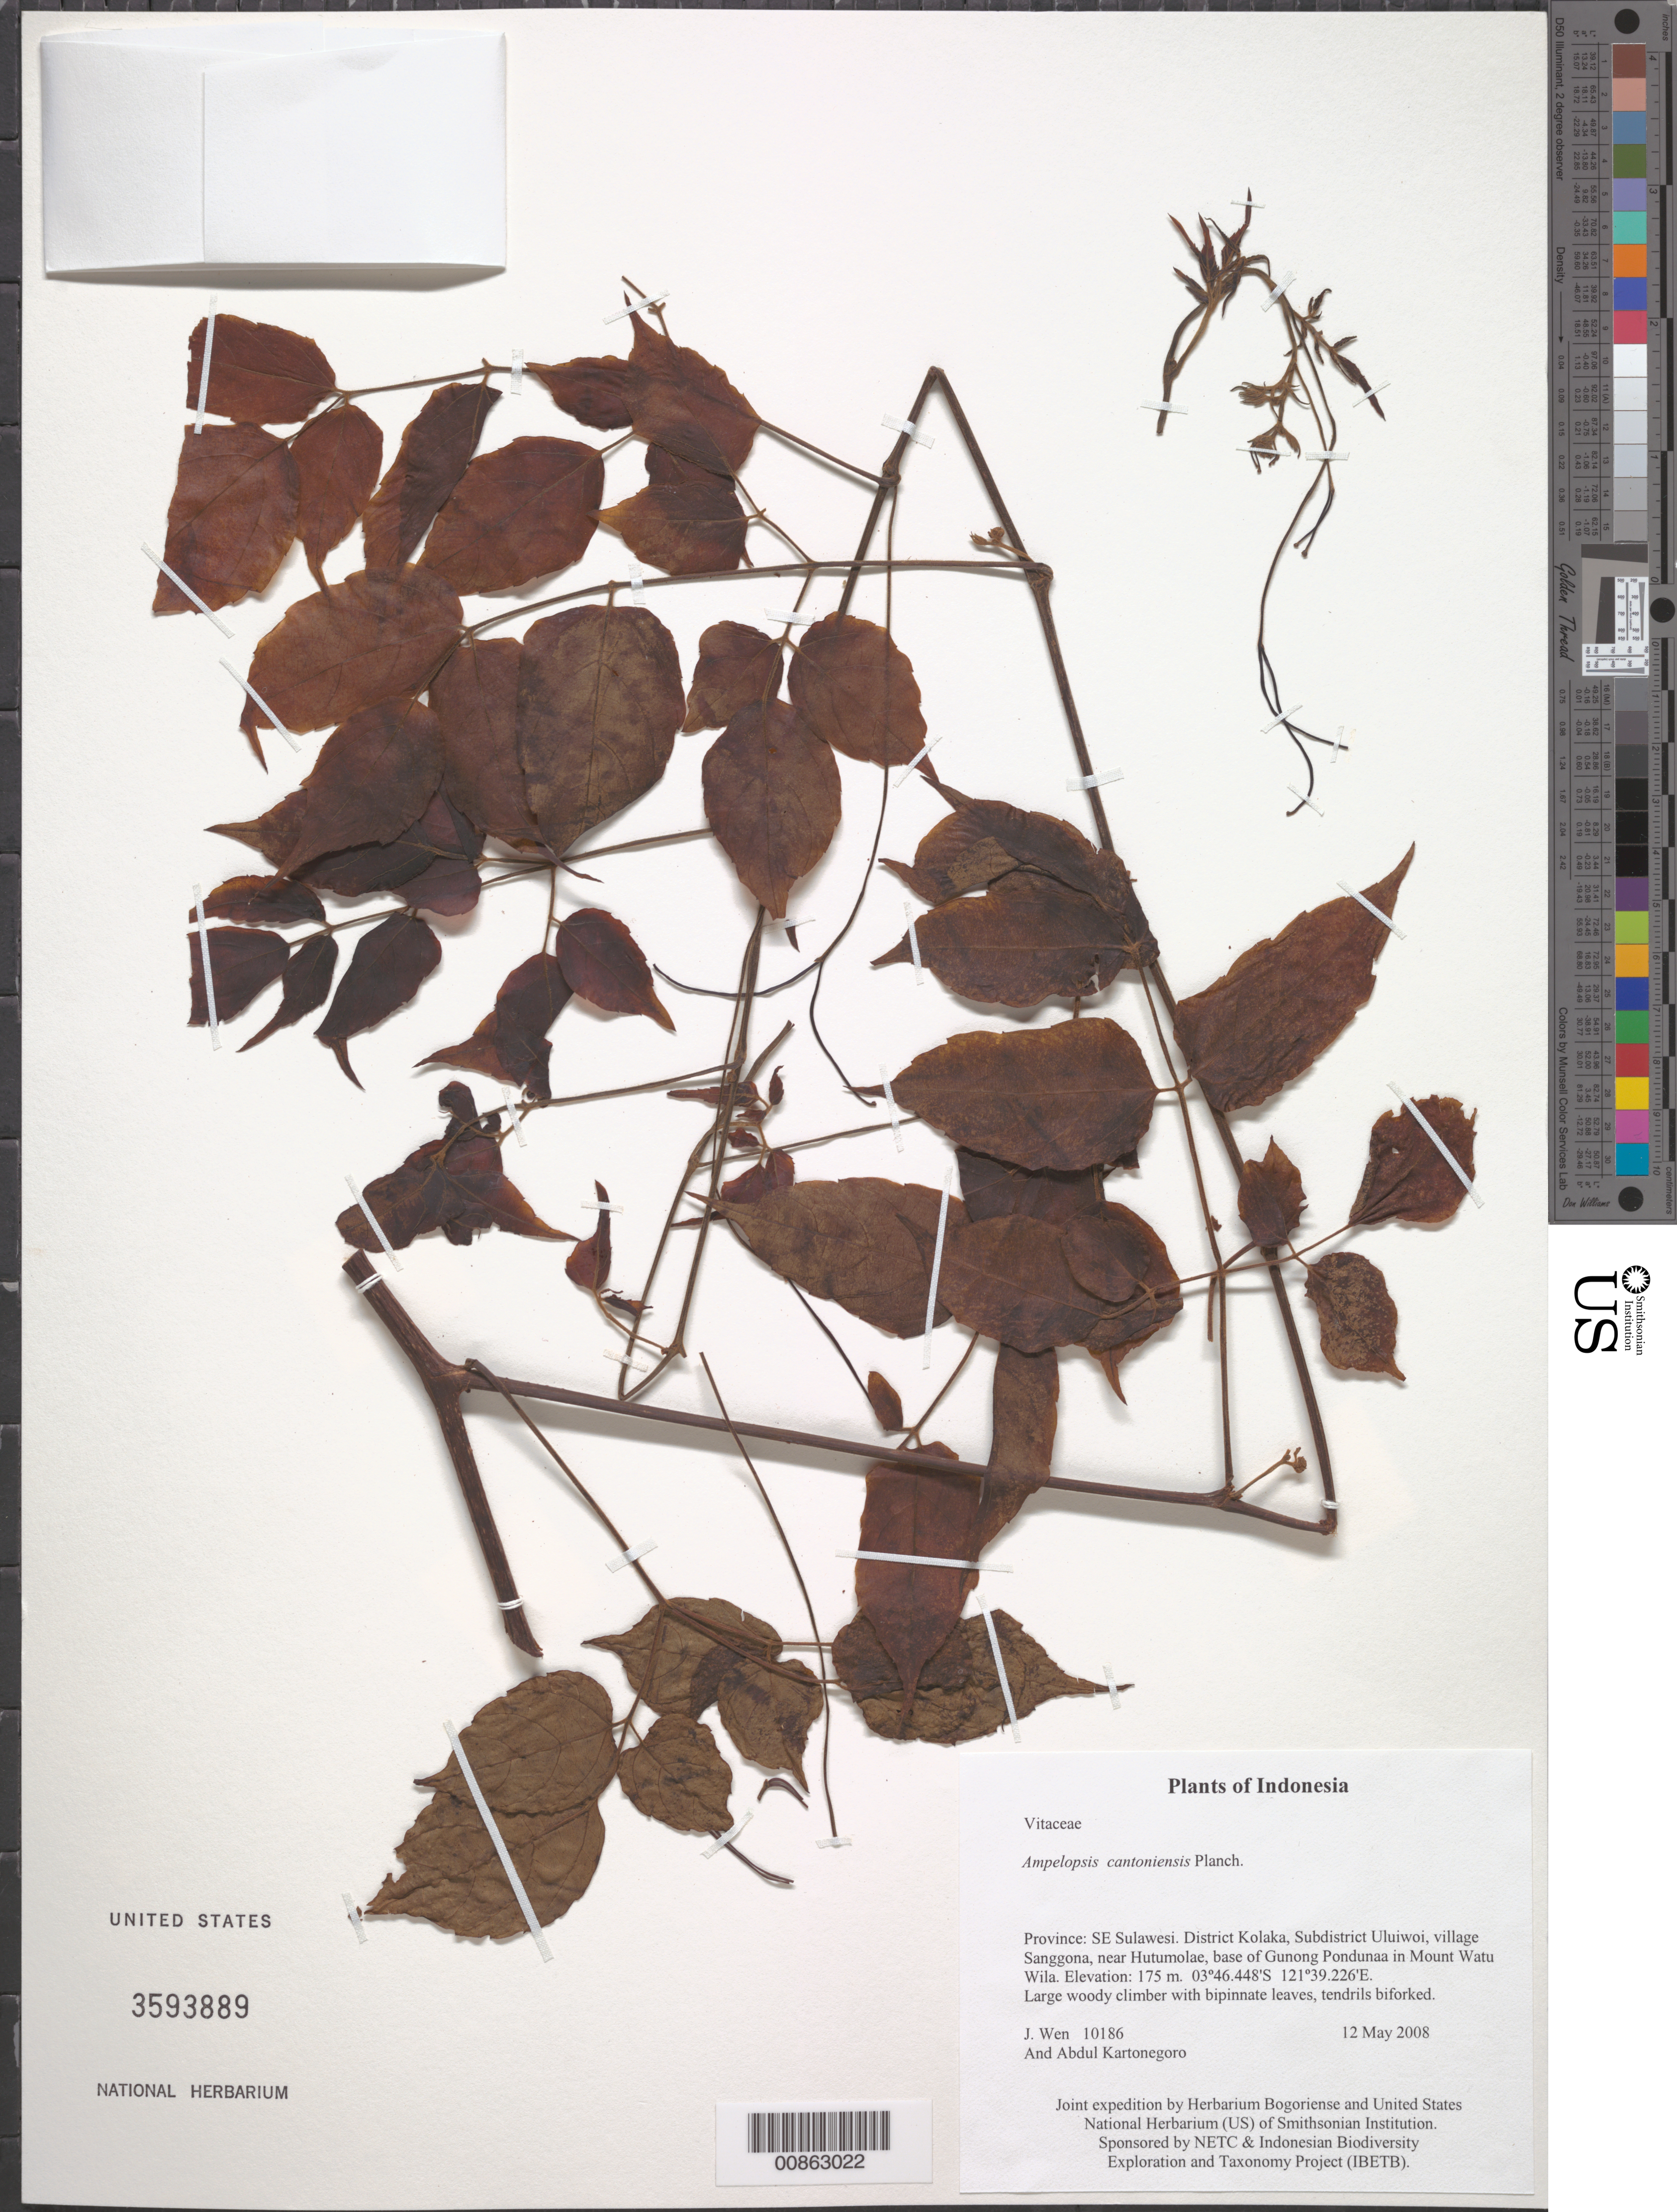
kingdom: Plantae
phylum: Tracheophyta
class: Magnoliopsida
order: Vitales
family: Vitaceae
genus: Ampelopsis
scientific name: Ampelopsis cantoniensis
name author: (W. Hook. & H.J. Arn.) Planch.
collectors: J. Wen & A. Kartonegoro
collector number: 10186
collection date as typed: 12 Mar 2008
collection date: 2008-03-12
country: Indonesia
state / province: Sulawesi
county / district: Sulawesi Tenggara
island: Sulawesi [Celebes]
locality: District Kolaka, Subdistrict Uluiwoi, village Sanggona, near Hutumolae, base of Gunong Pondunaa in Mount Watu Wila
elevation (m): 175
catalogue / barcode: US 3593889